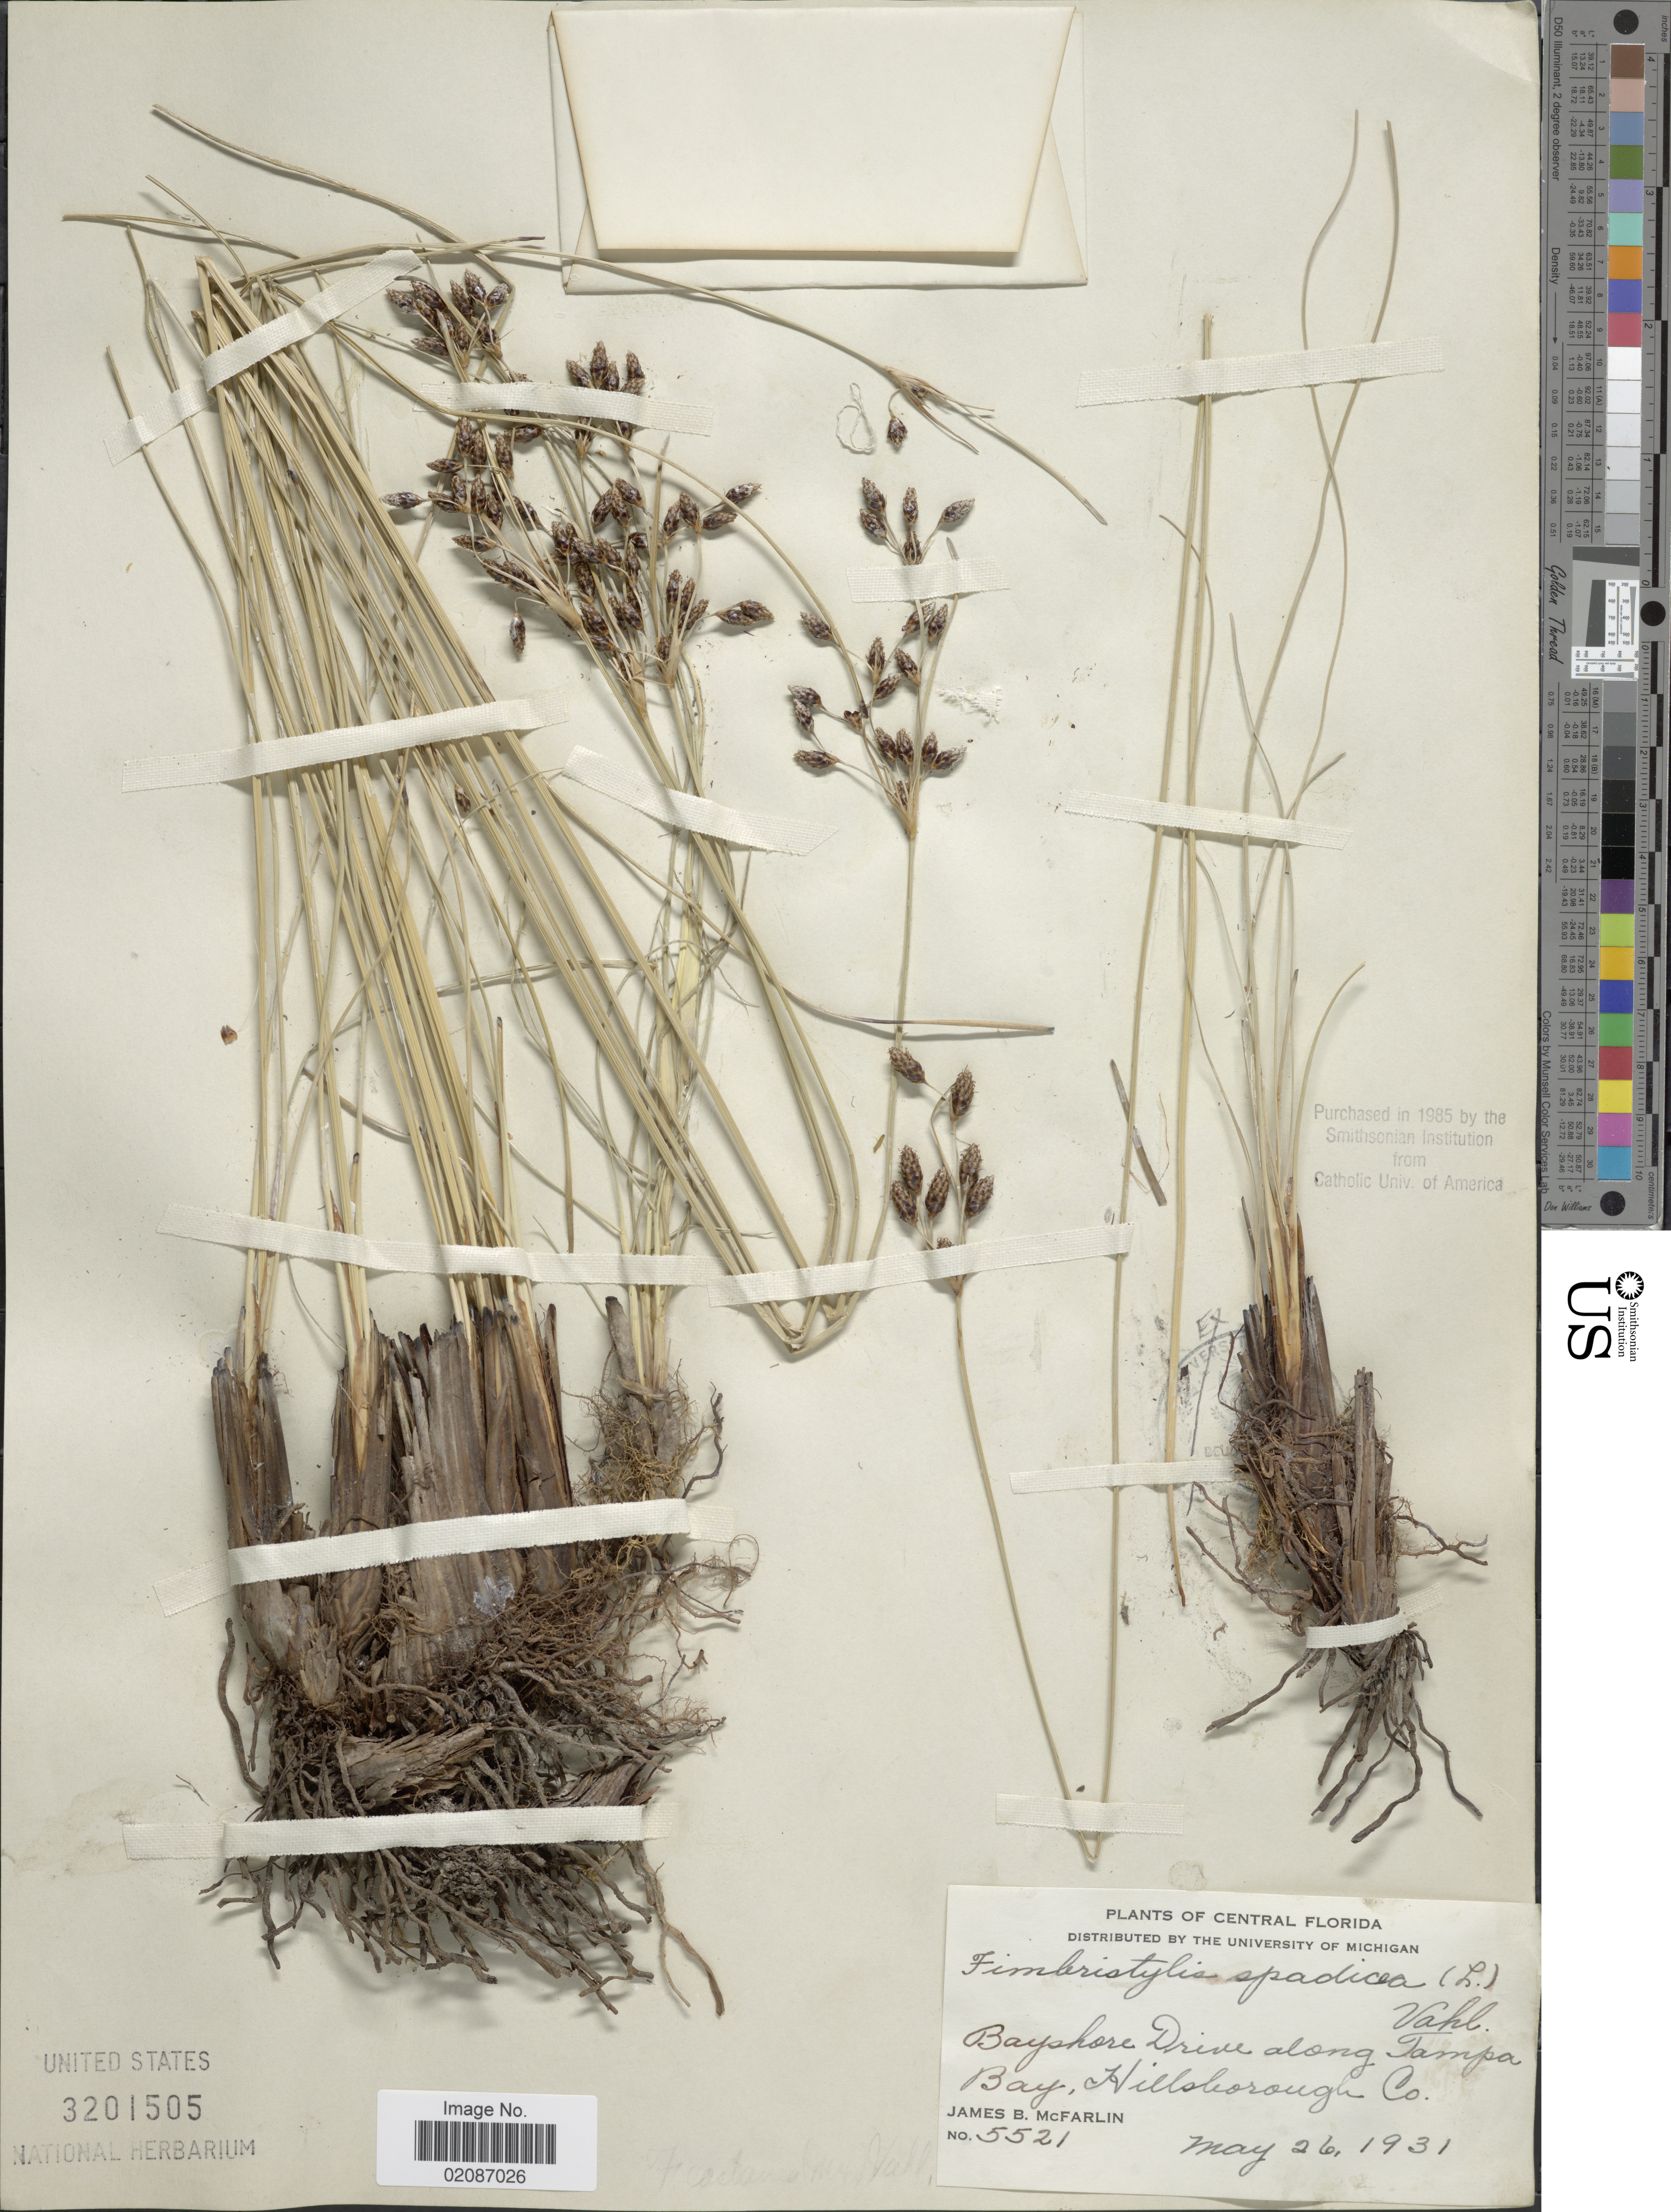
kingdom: Plantae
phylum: Tracheophyta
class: Liliopsida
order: Poales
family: Cyperaceae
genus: Fimbristylis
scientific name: Fimbristylis puberula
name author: (Michx.) Vahl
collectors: J. McFarlin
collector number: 5521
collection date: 1931-05-26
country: United States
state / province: Florida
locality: Central Florida, Bayshore Drive along Tampa Bay, Hillsborough Co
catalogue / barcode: US 3201505